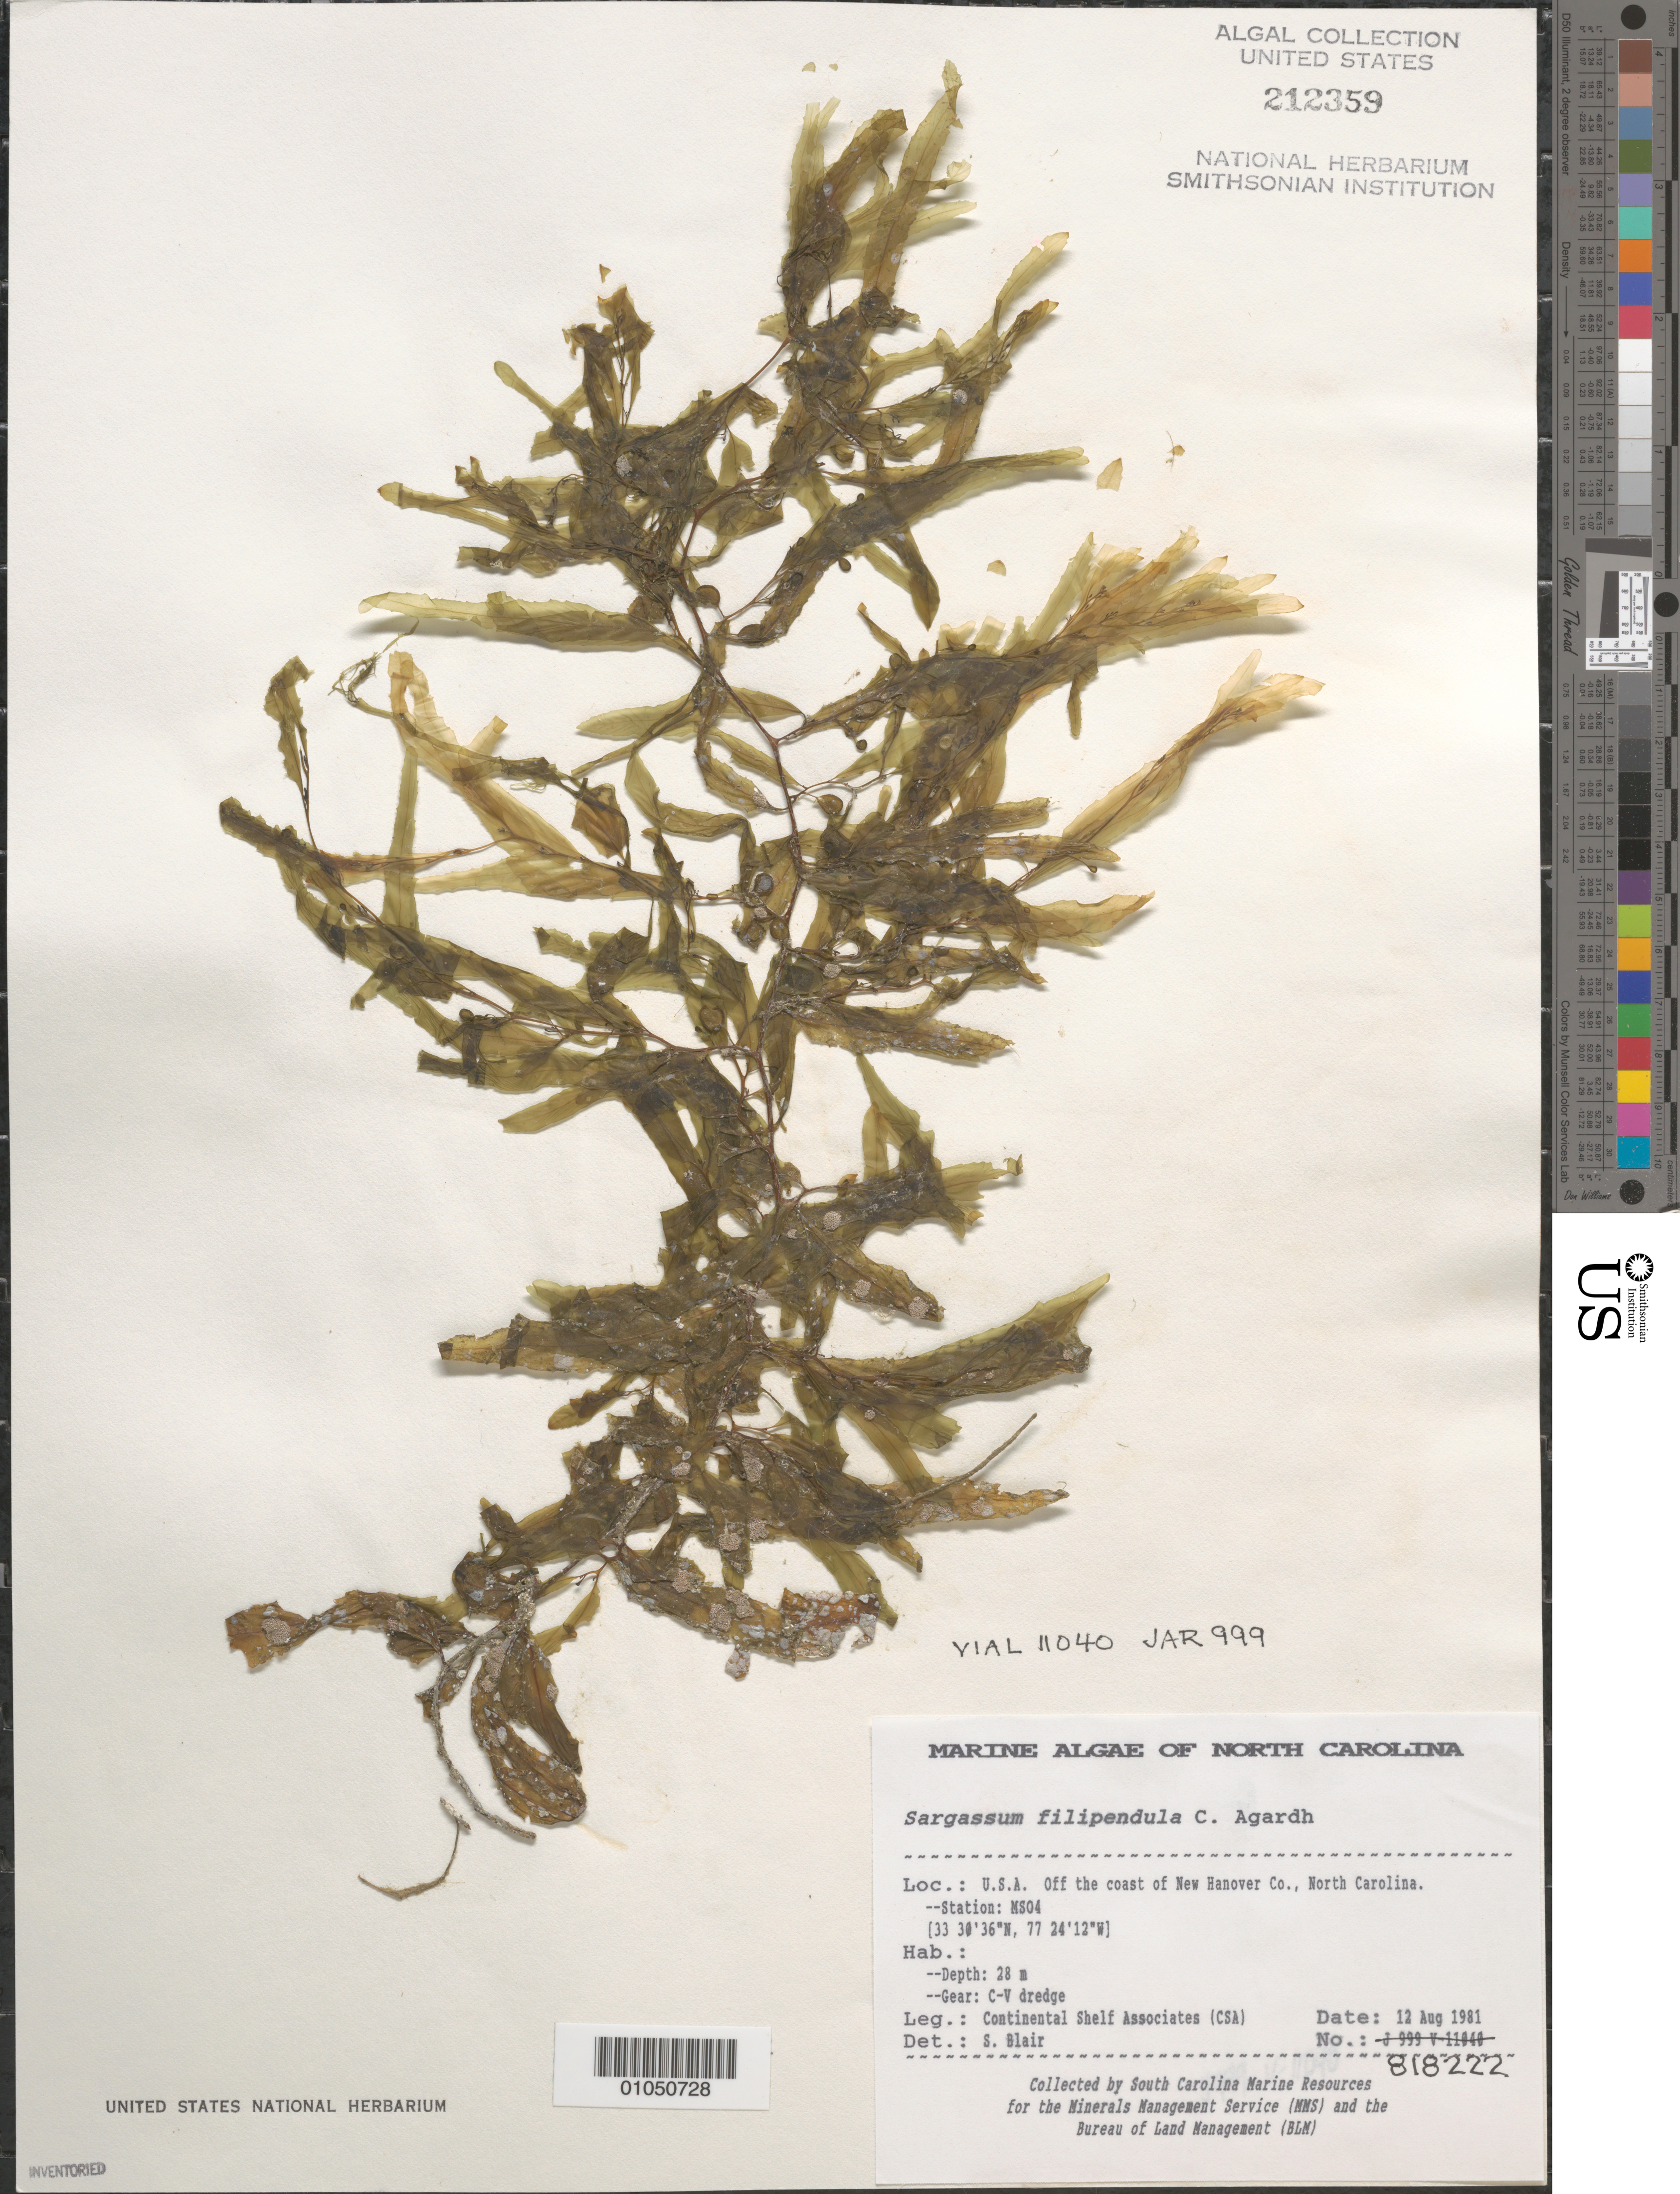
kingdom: Chromista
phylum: Ochrophyta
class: Phaeophyceae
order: Fucales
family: Sargassaceae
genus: Sargassum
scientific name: Sargassum filipendula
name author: C. Agardh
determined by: Blair, S. M.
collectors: Continental Shelf Associates for the MMS/BLM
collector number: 818222 Station MS04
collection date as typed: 12 Aug 1981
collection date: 1981-08-12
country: United States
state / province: North Carolina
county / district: New Hanover County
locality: Off coast of New Hanover County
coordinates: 33 30'36"N, 077 24'12"W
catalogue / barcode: US 212359